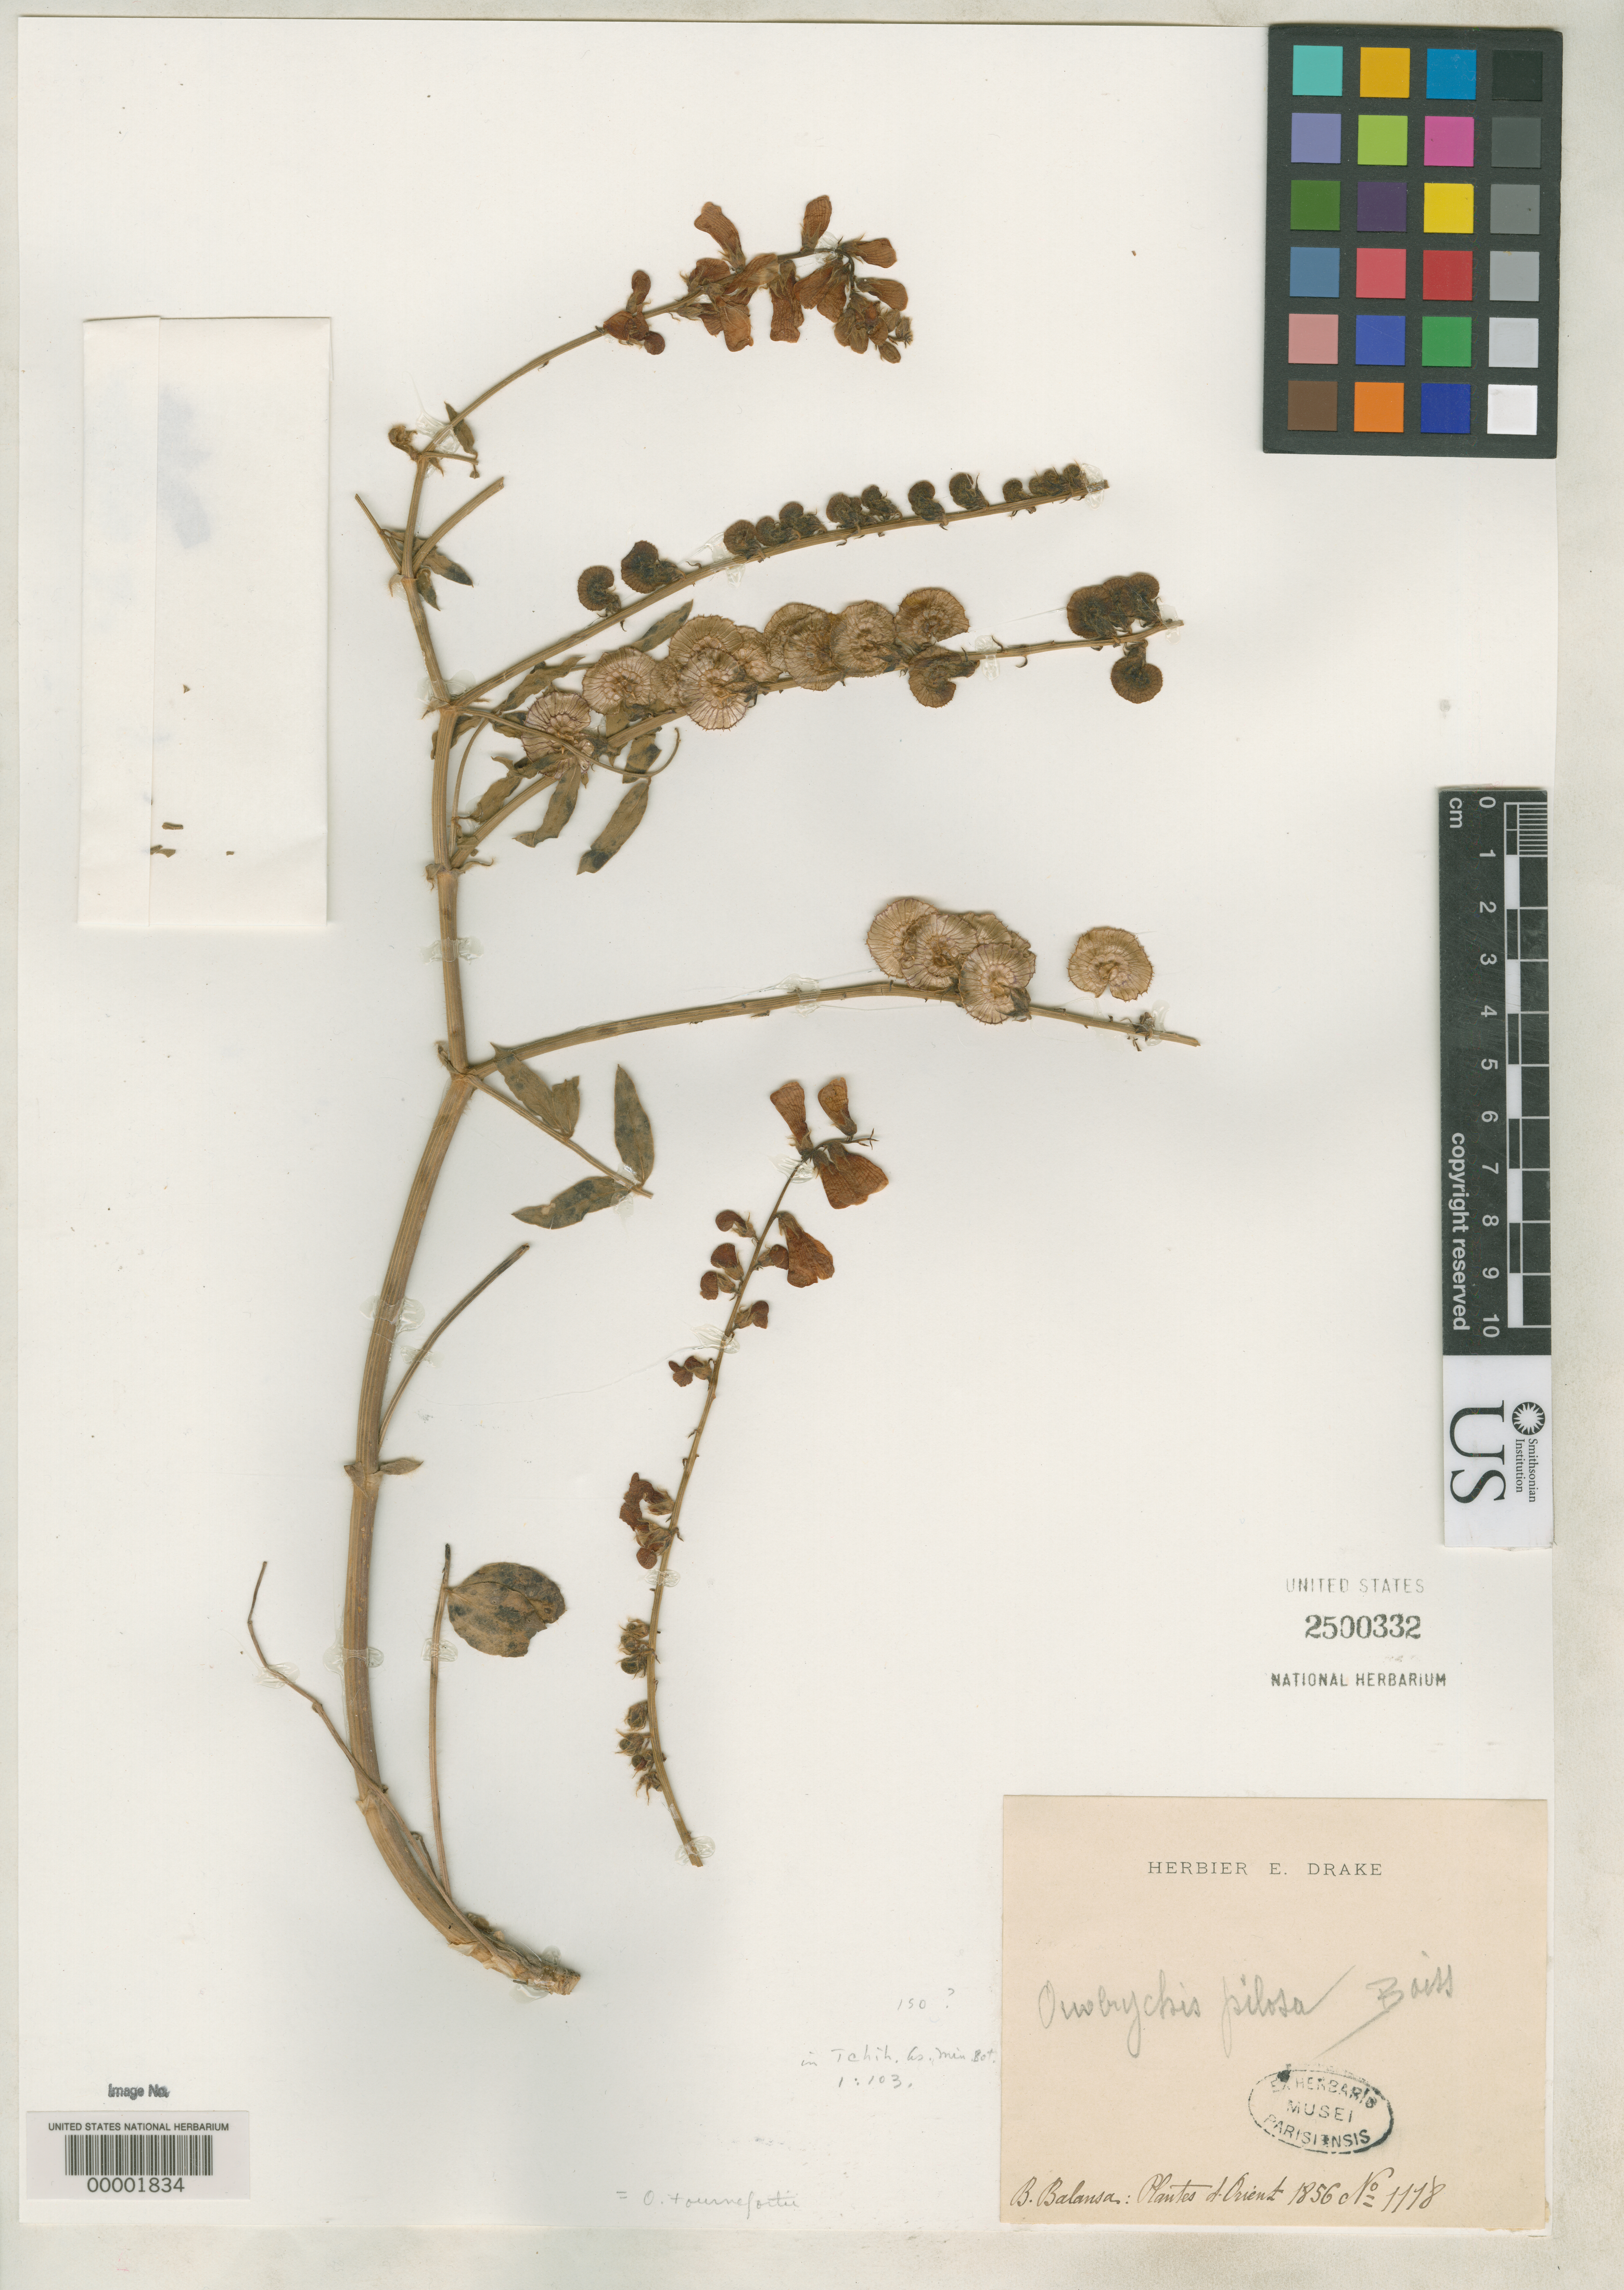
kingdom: Plantae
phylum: Tracheophyta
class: Magnoliopsida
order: Fabales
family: Fabaceae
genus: Onobrychis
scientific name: Onobrychis pilosa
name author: Boiss.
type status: Possible Type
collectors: B. Balansa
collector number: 1118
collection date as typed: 1856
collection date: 1856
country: Turkey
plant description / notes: Dubiously type material; if "1856" on label is a collection date, this cannot be a type or original material of Onobrychis pilosa Boiss. (name published 1854). Protologue, "Hab. in Anti Tauro meridionali Cl. P. a Tchihatcheff".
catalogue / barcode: US 2500332